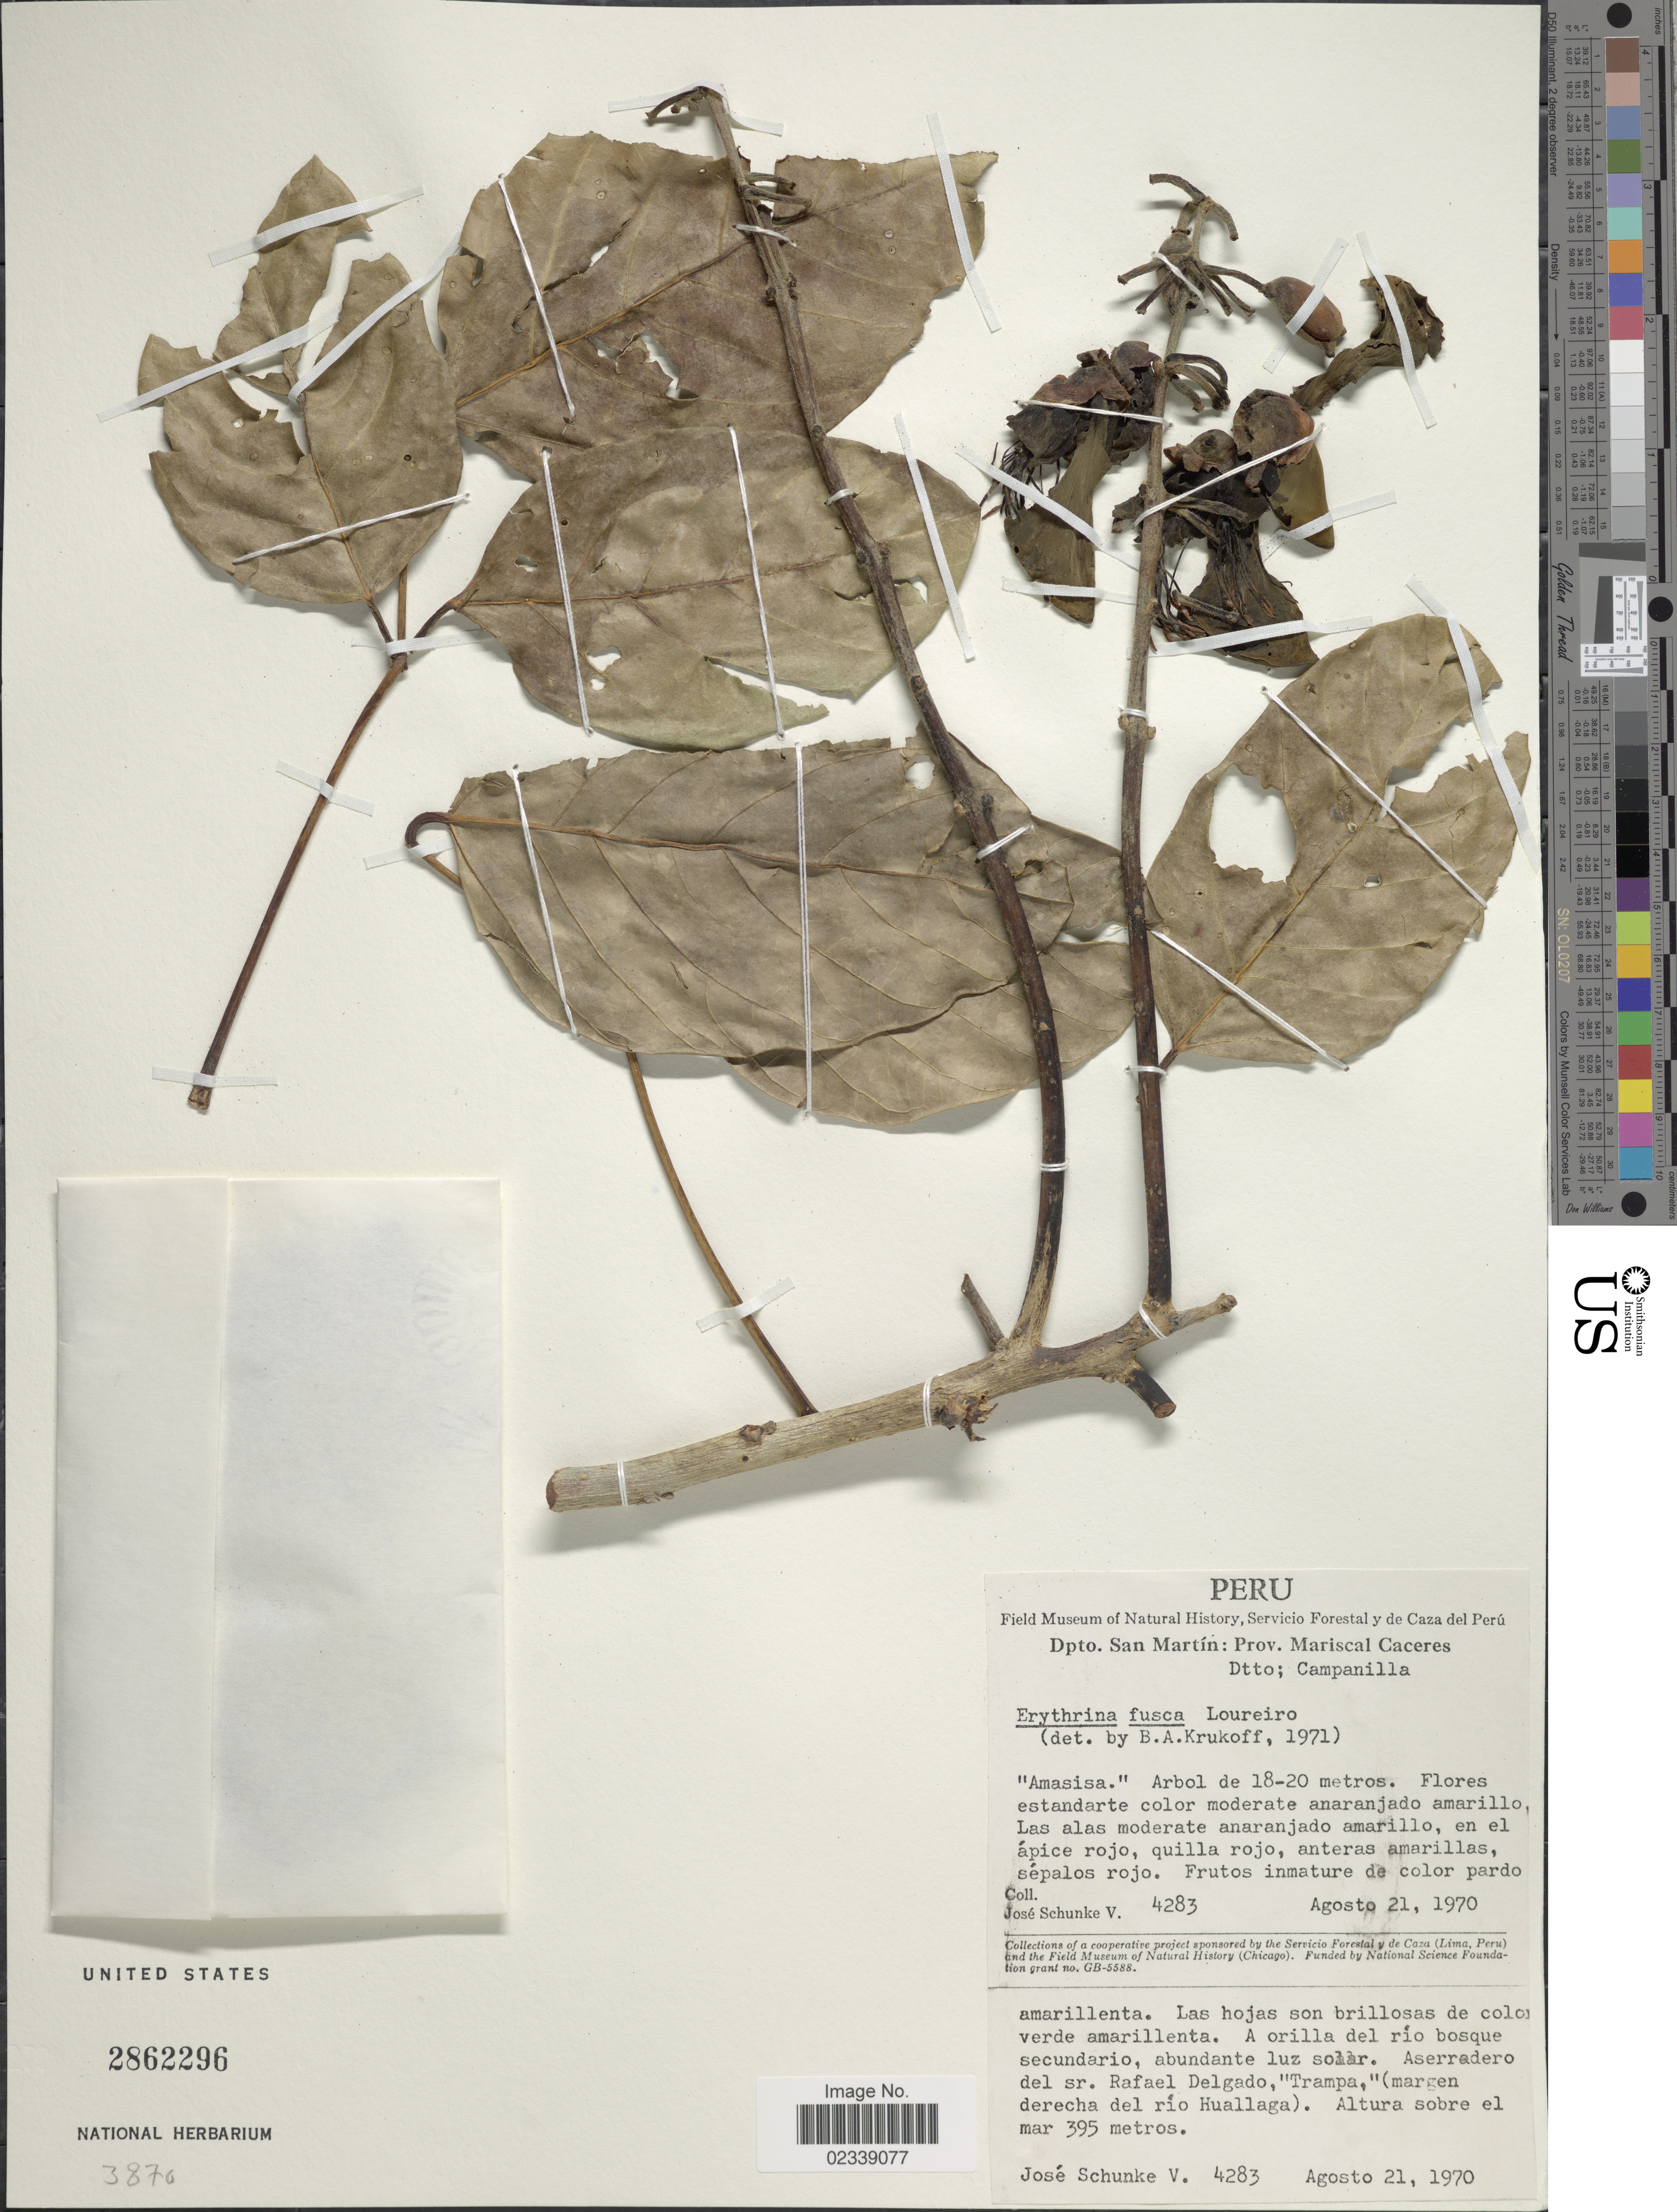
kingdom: Plantae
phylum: Tracheophyta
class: Magnoliopsida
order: Fabales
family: Fabaceae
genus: Erythrina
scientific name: Erythrina fusca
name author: Lour.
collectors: J. Schunke Vigo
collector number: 4283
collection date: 1970-08-21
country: Peru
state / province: San Martín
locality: Prov. Mariscal Caceres, Dtto. Campanilla, Aserradero del sr. Rafael Delgado, Trampa, (margen derecha del Rio Huallaga)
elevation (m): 395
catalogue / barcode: US 2862296